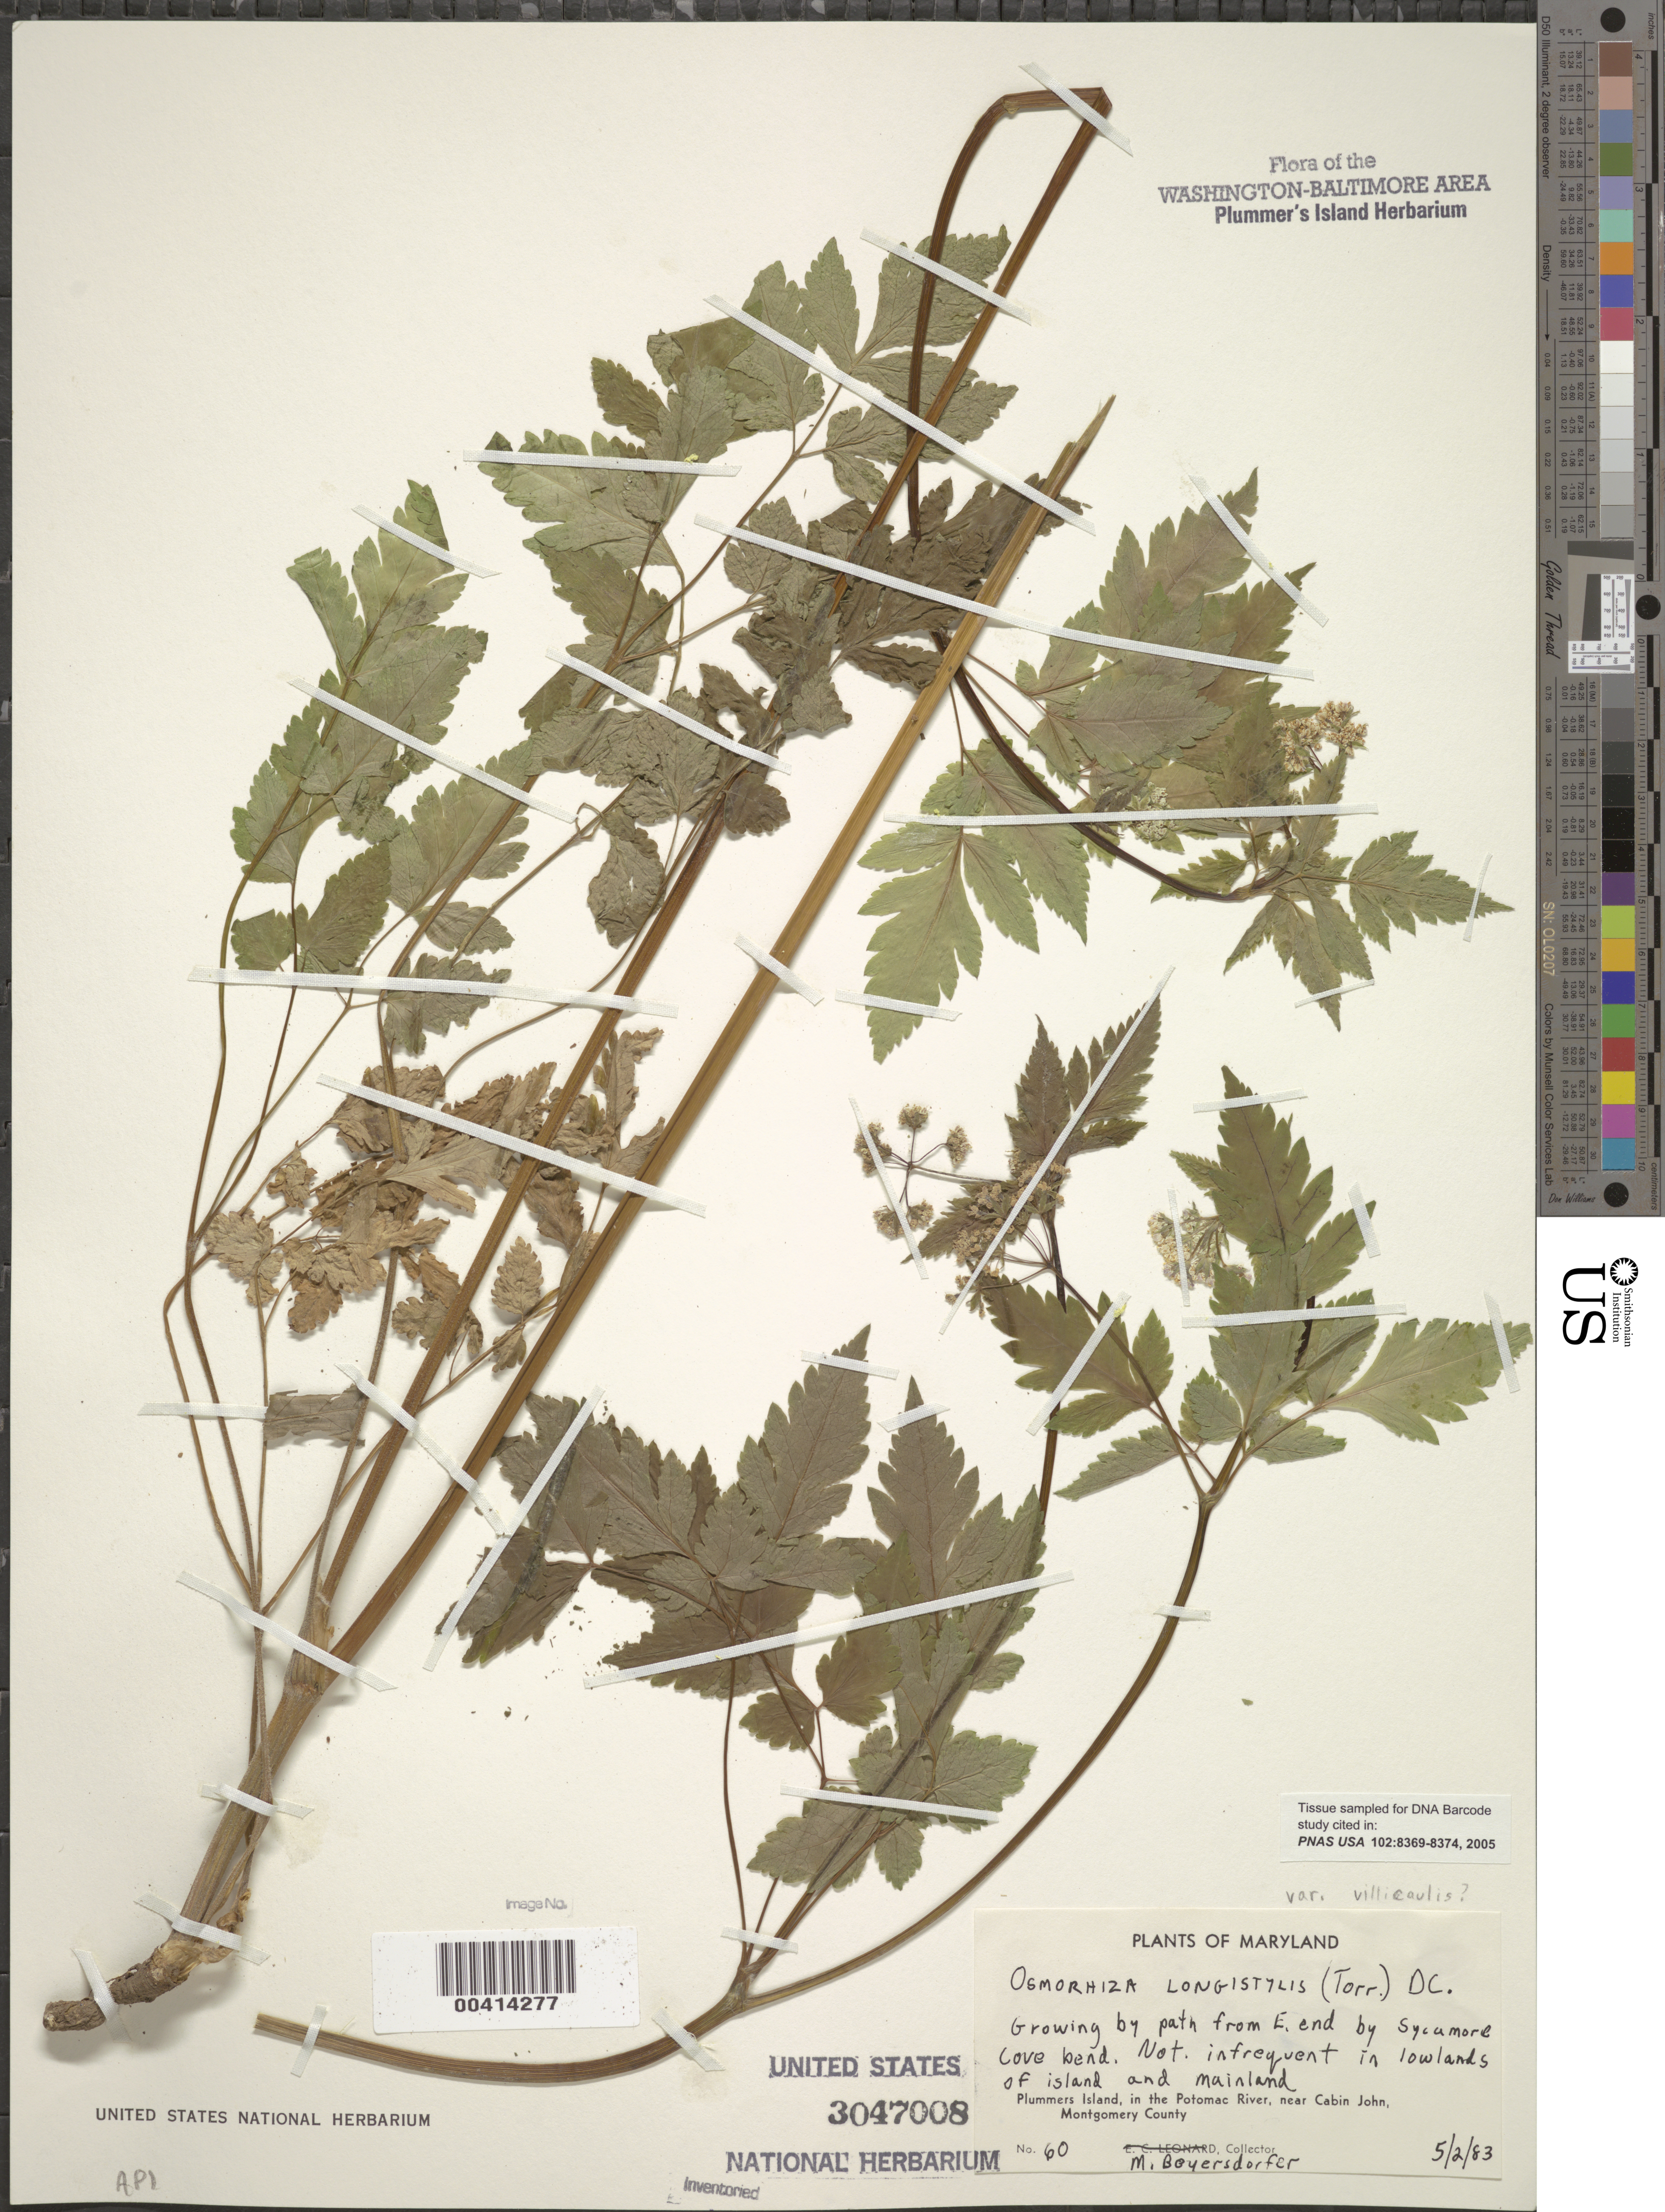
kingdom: Plantae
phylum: Tracheophyta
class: Magnoliopsida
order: Apiales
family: Apiaceae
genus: Osmorhiza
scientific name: Osmorhiza longistylis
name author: (Torr.) DC.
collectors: M. Beyersdorfer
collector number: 60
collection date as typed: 02 May 1983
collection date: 1983-05-02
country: United States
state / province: Maryland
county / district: Montgomery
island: Plummers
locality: Plummer's Island; by path from E. end by Sycamore Cove Bend C. & O. Canal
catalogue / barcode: US 3047008